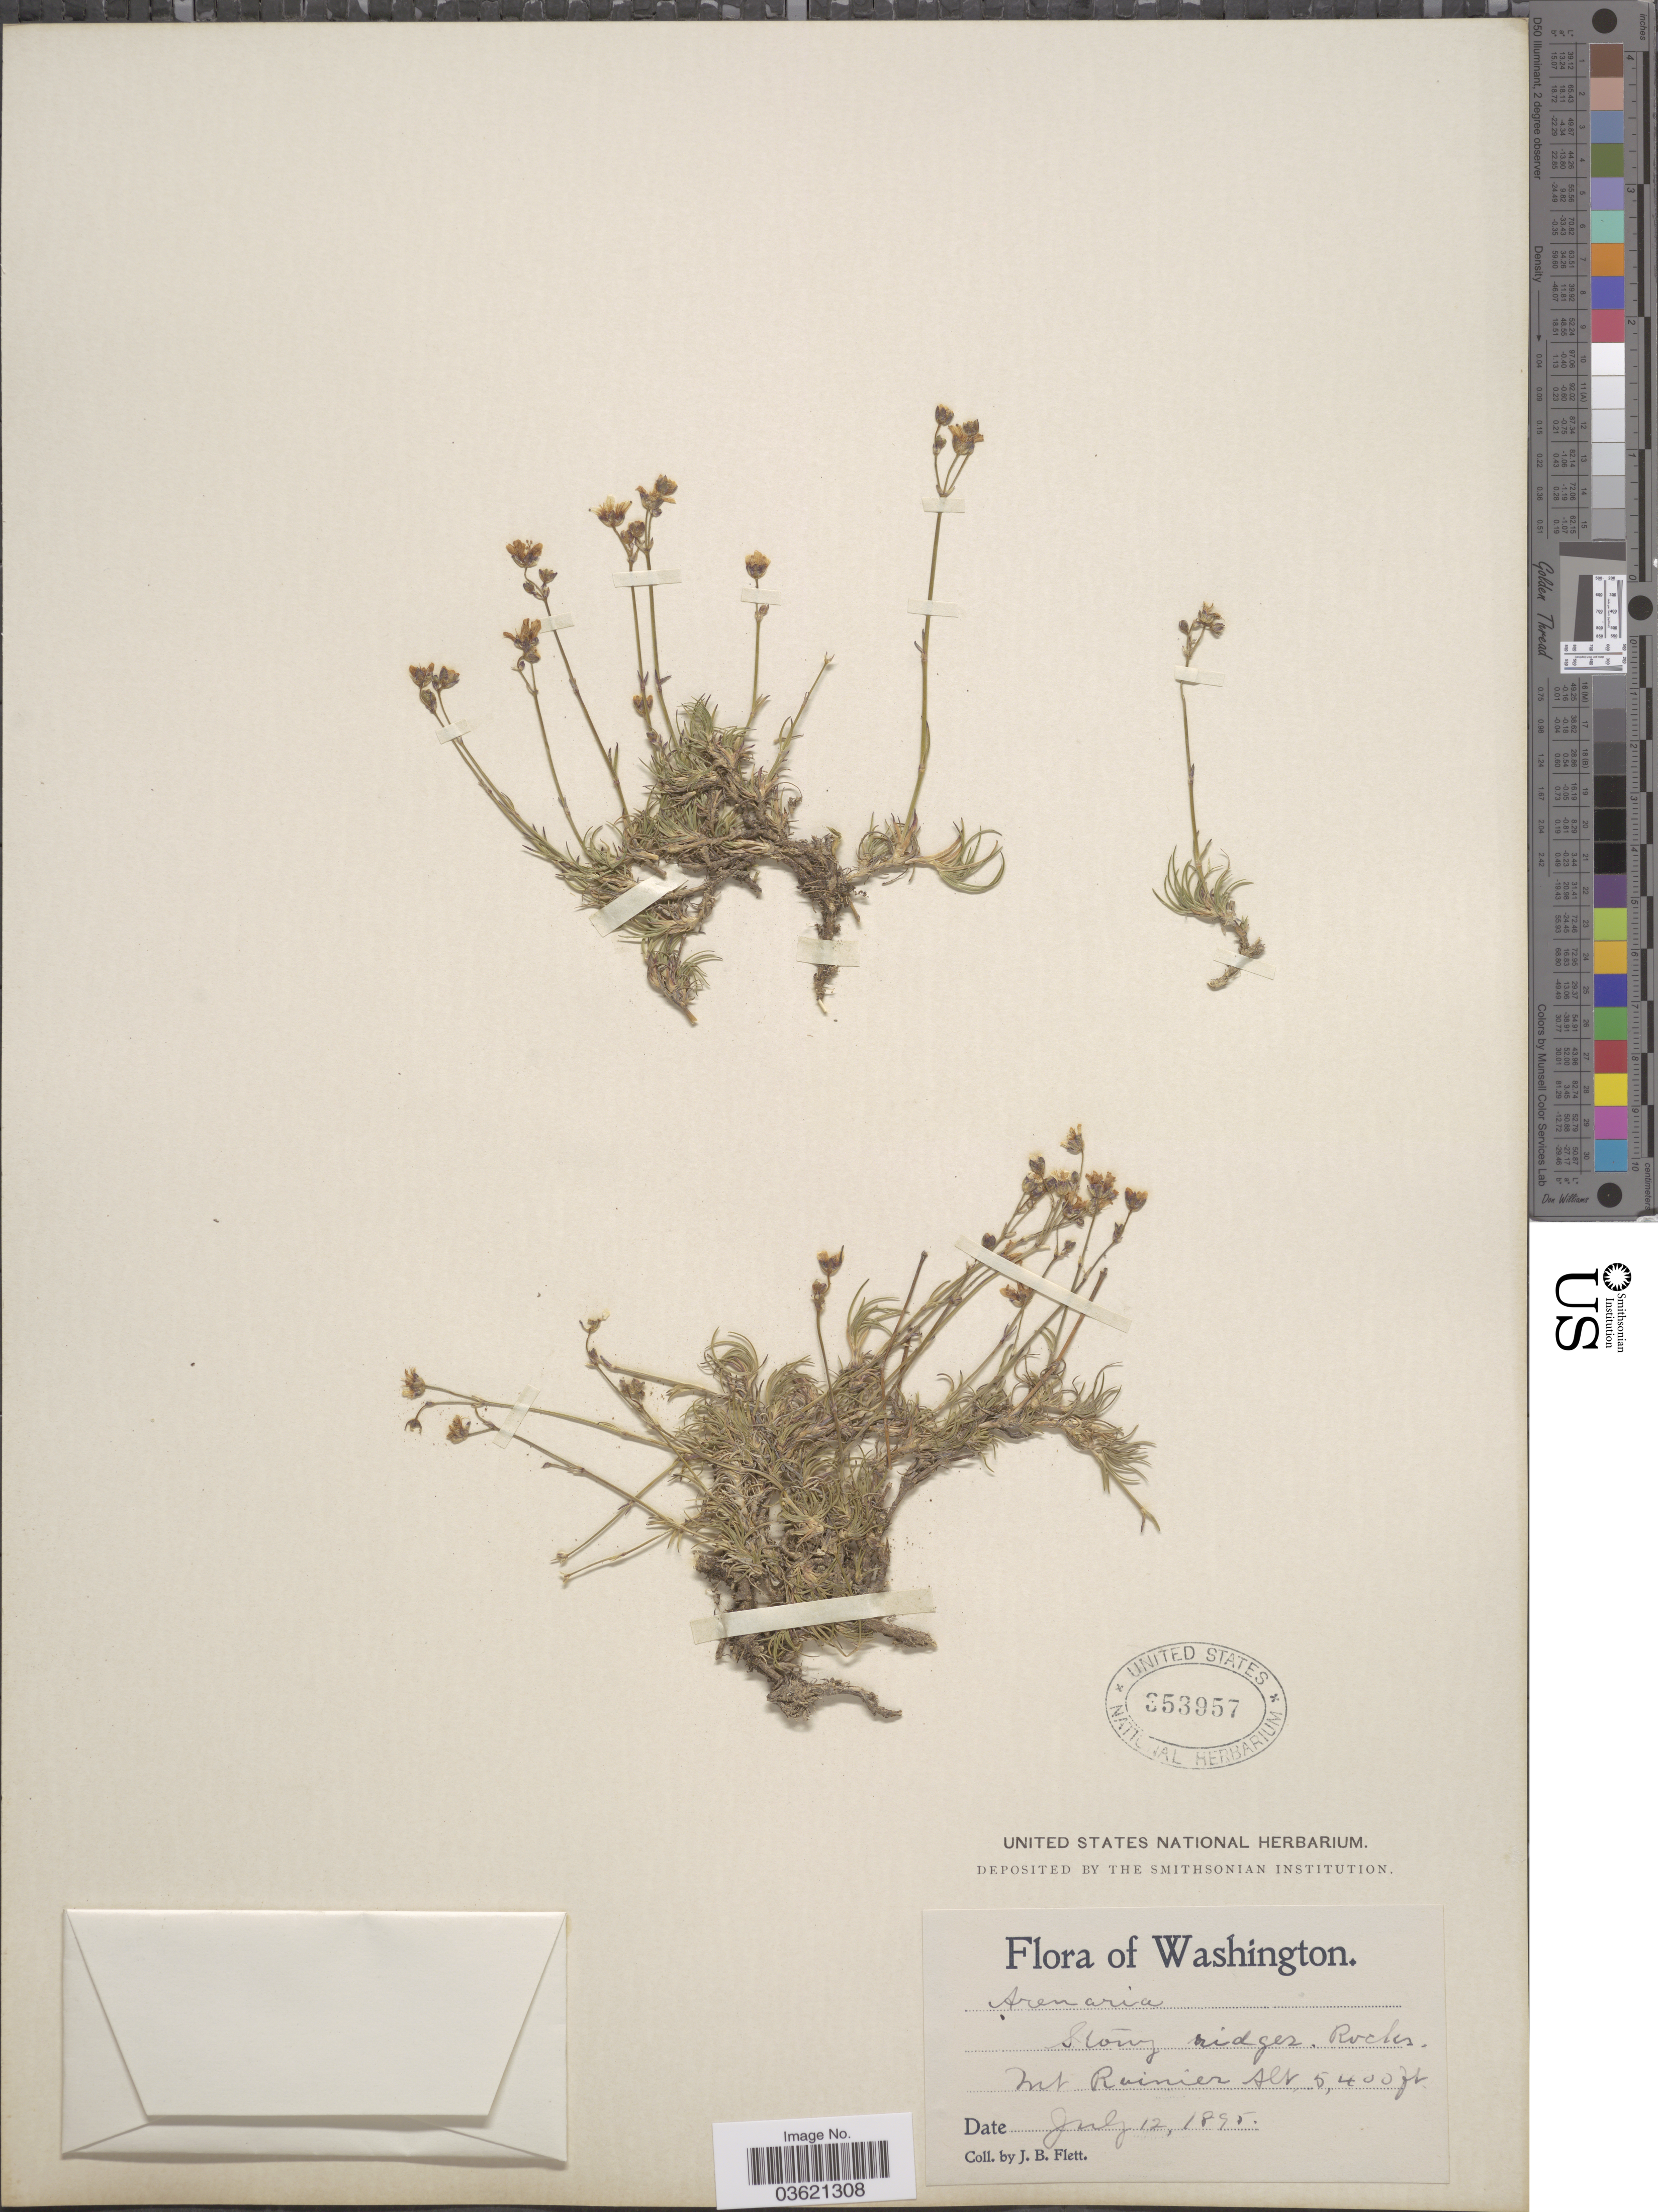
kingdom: Plantae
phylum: Tracheophyta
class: Magnoliopsida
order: Caryophyllales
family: Caryophyllaceae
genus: Arenaria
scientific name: Arenaria sp.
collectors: J. Flett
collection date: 1895-07-12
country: United States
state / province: Washington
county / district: Pierce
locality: Mt Rainier.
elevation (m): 1646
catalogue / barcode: US 353957